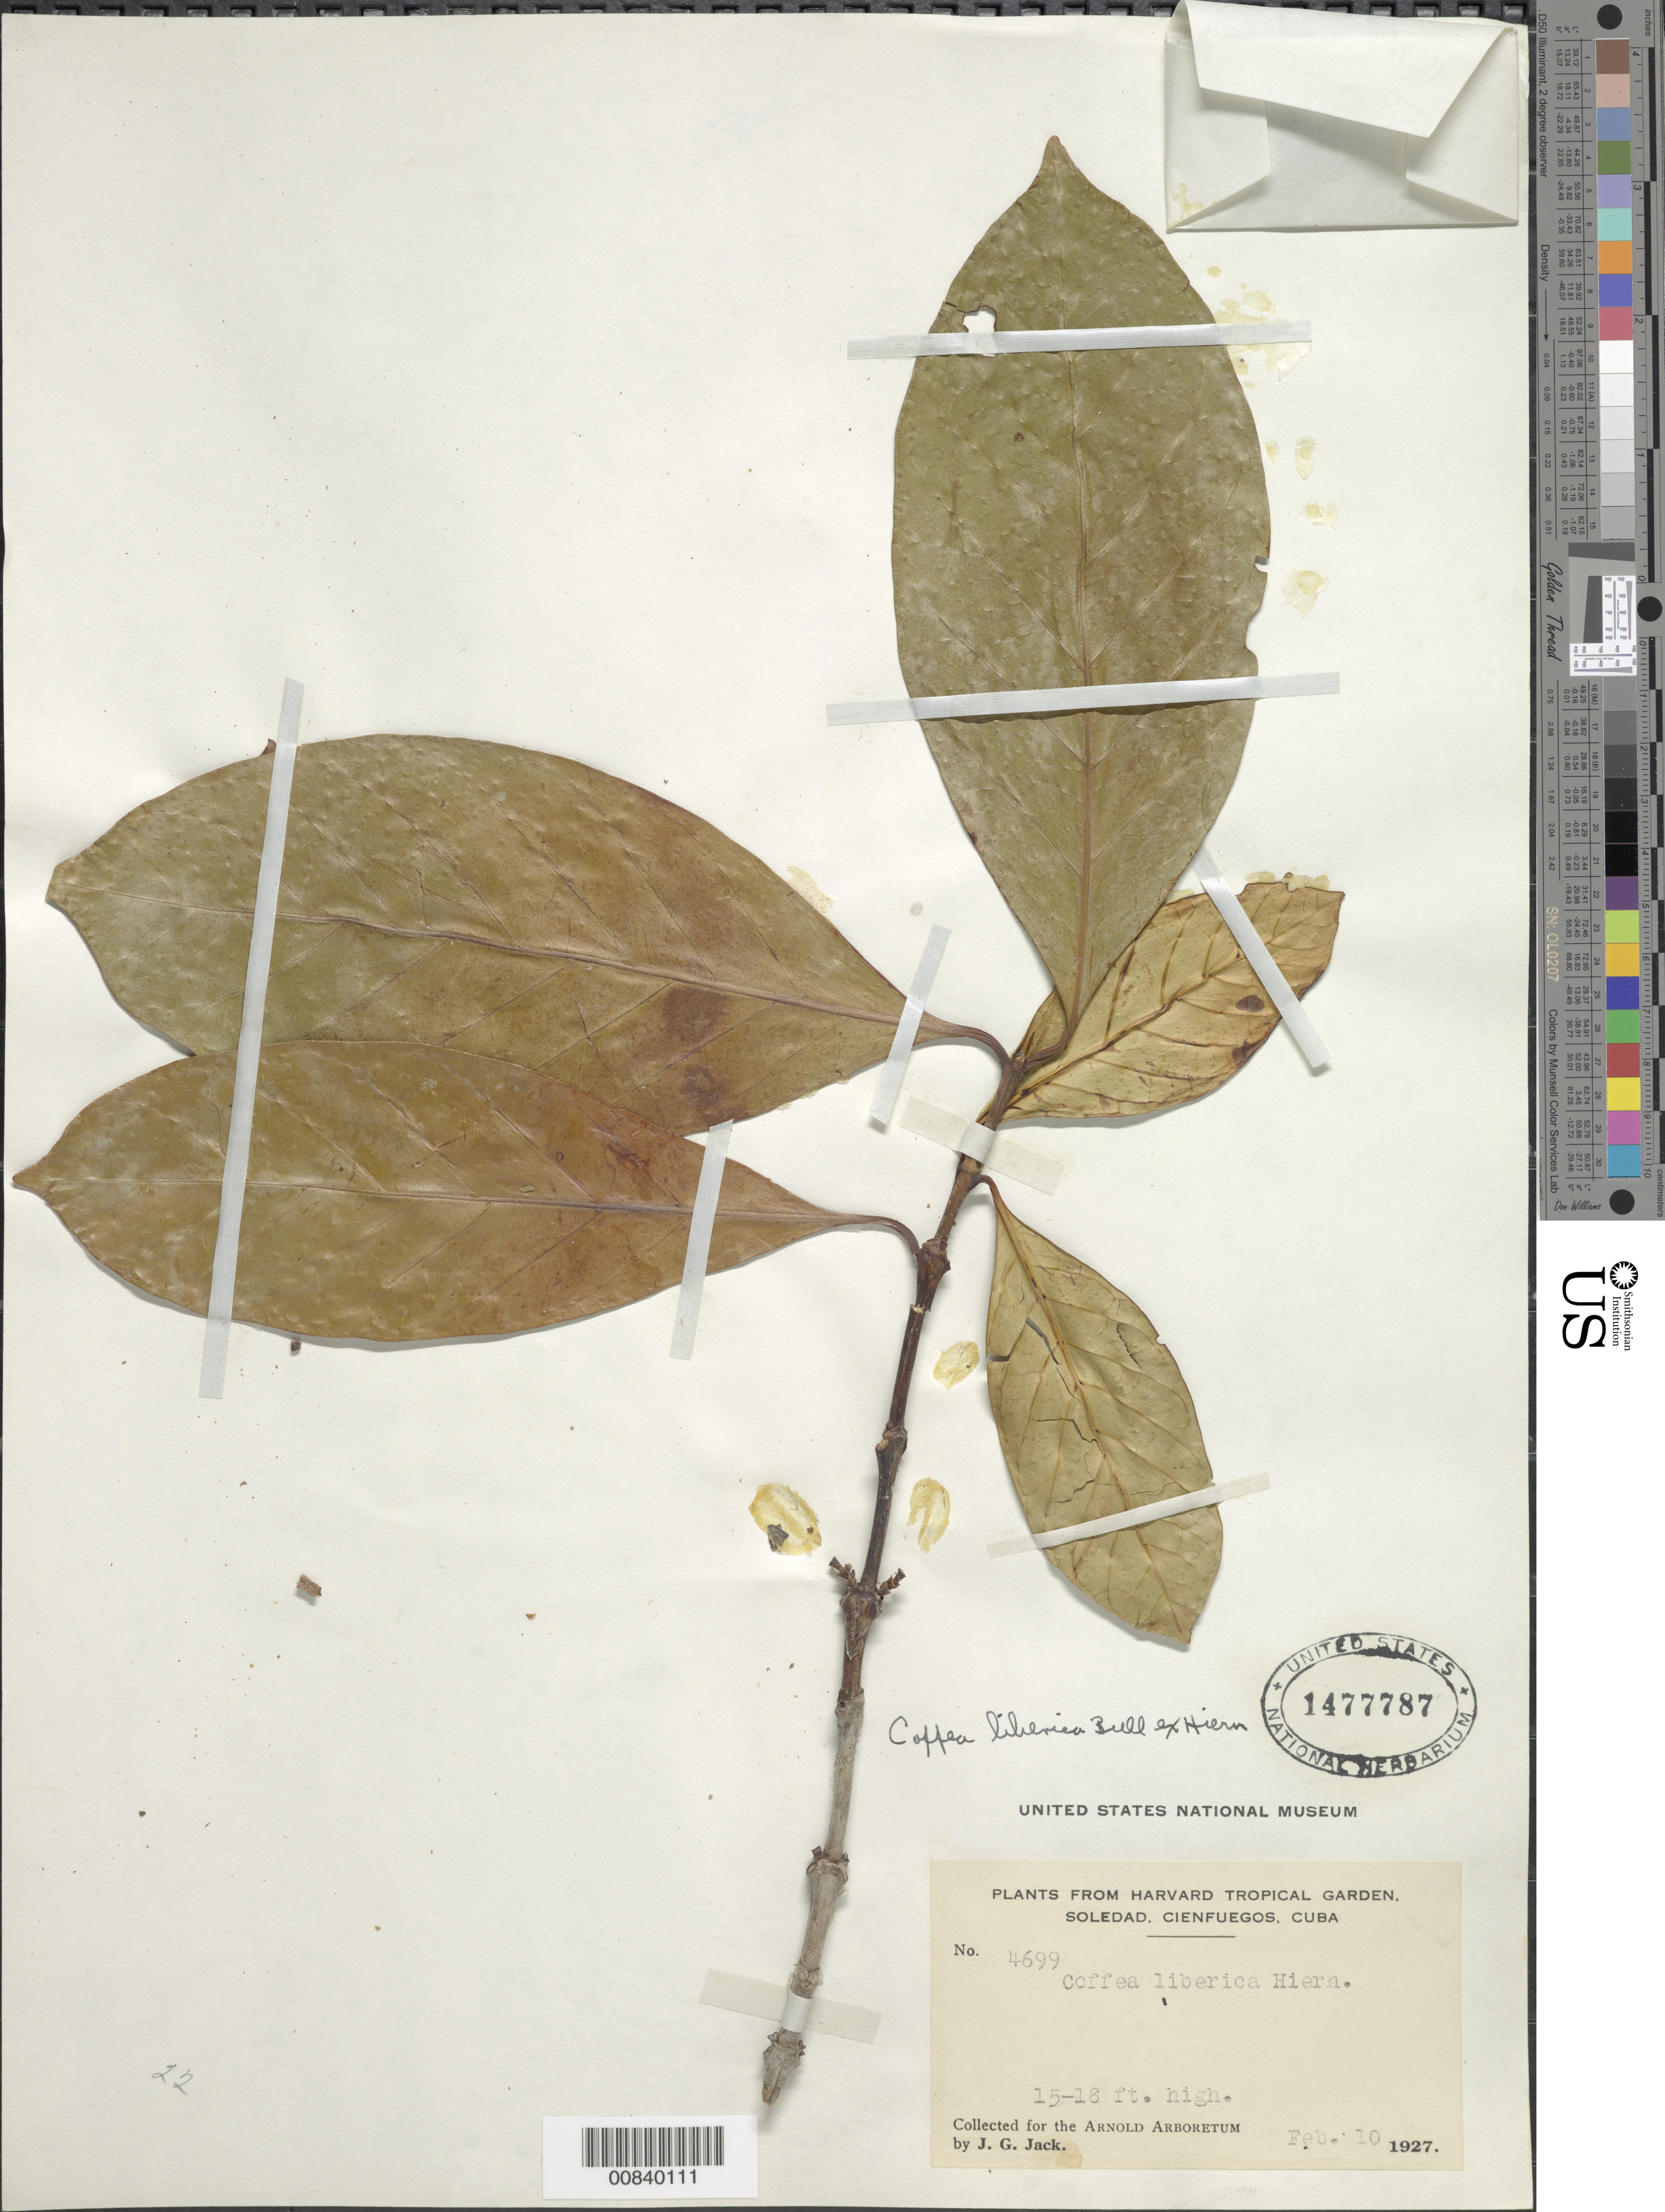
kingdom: Plantae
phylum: Tracheophyta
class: Magnoliopsida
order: Gentianales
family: Rubiaceae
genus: Coffea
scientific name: Coffea liberica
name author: Hiern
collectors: J. G. Jack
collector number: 4699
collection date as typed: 10 Feb 1927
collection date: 1927-02-10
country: Cuba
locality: Soledad. Cienfuegos.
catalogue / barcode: US 147787